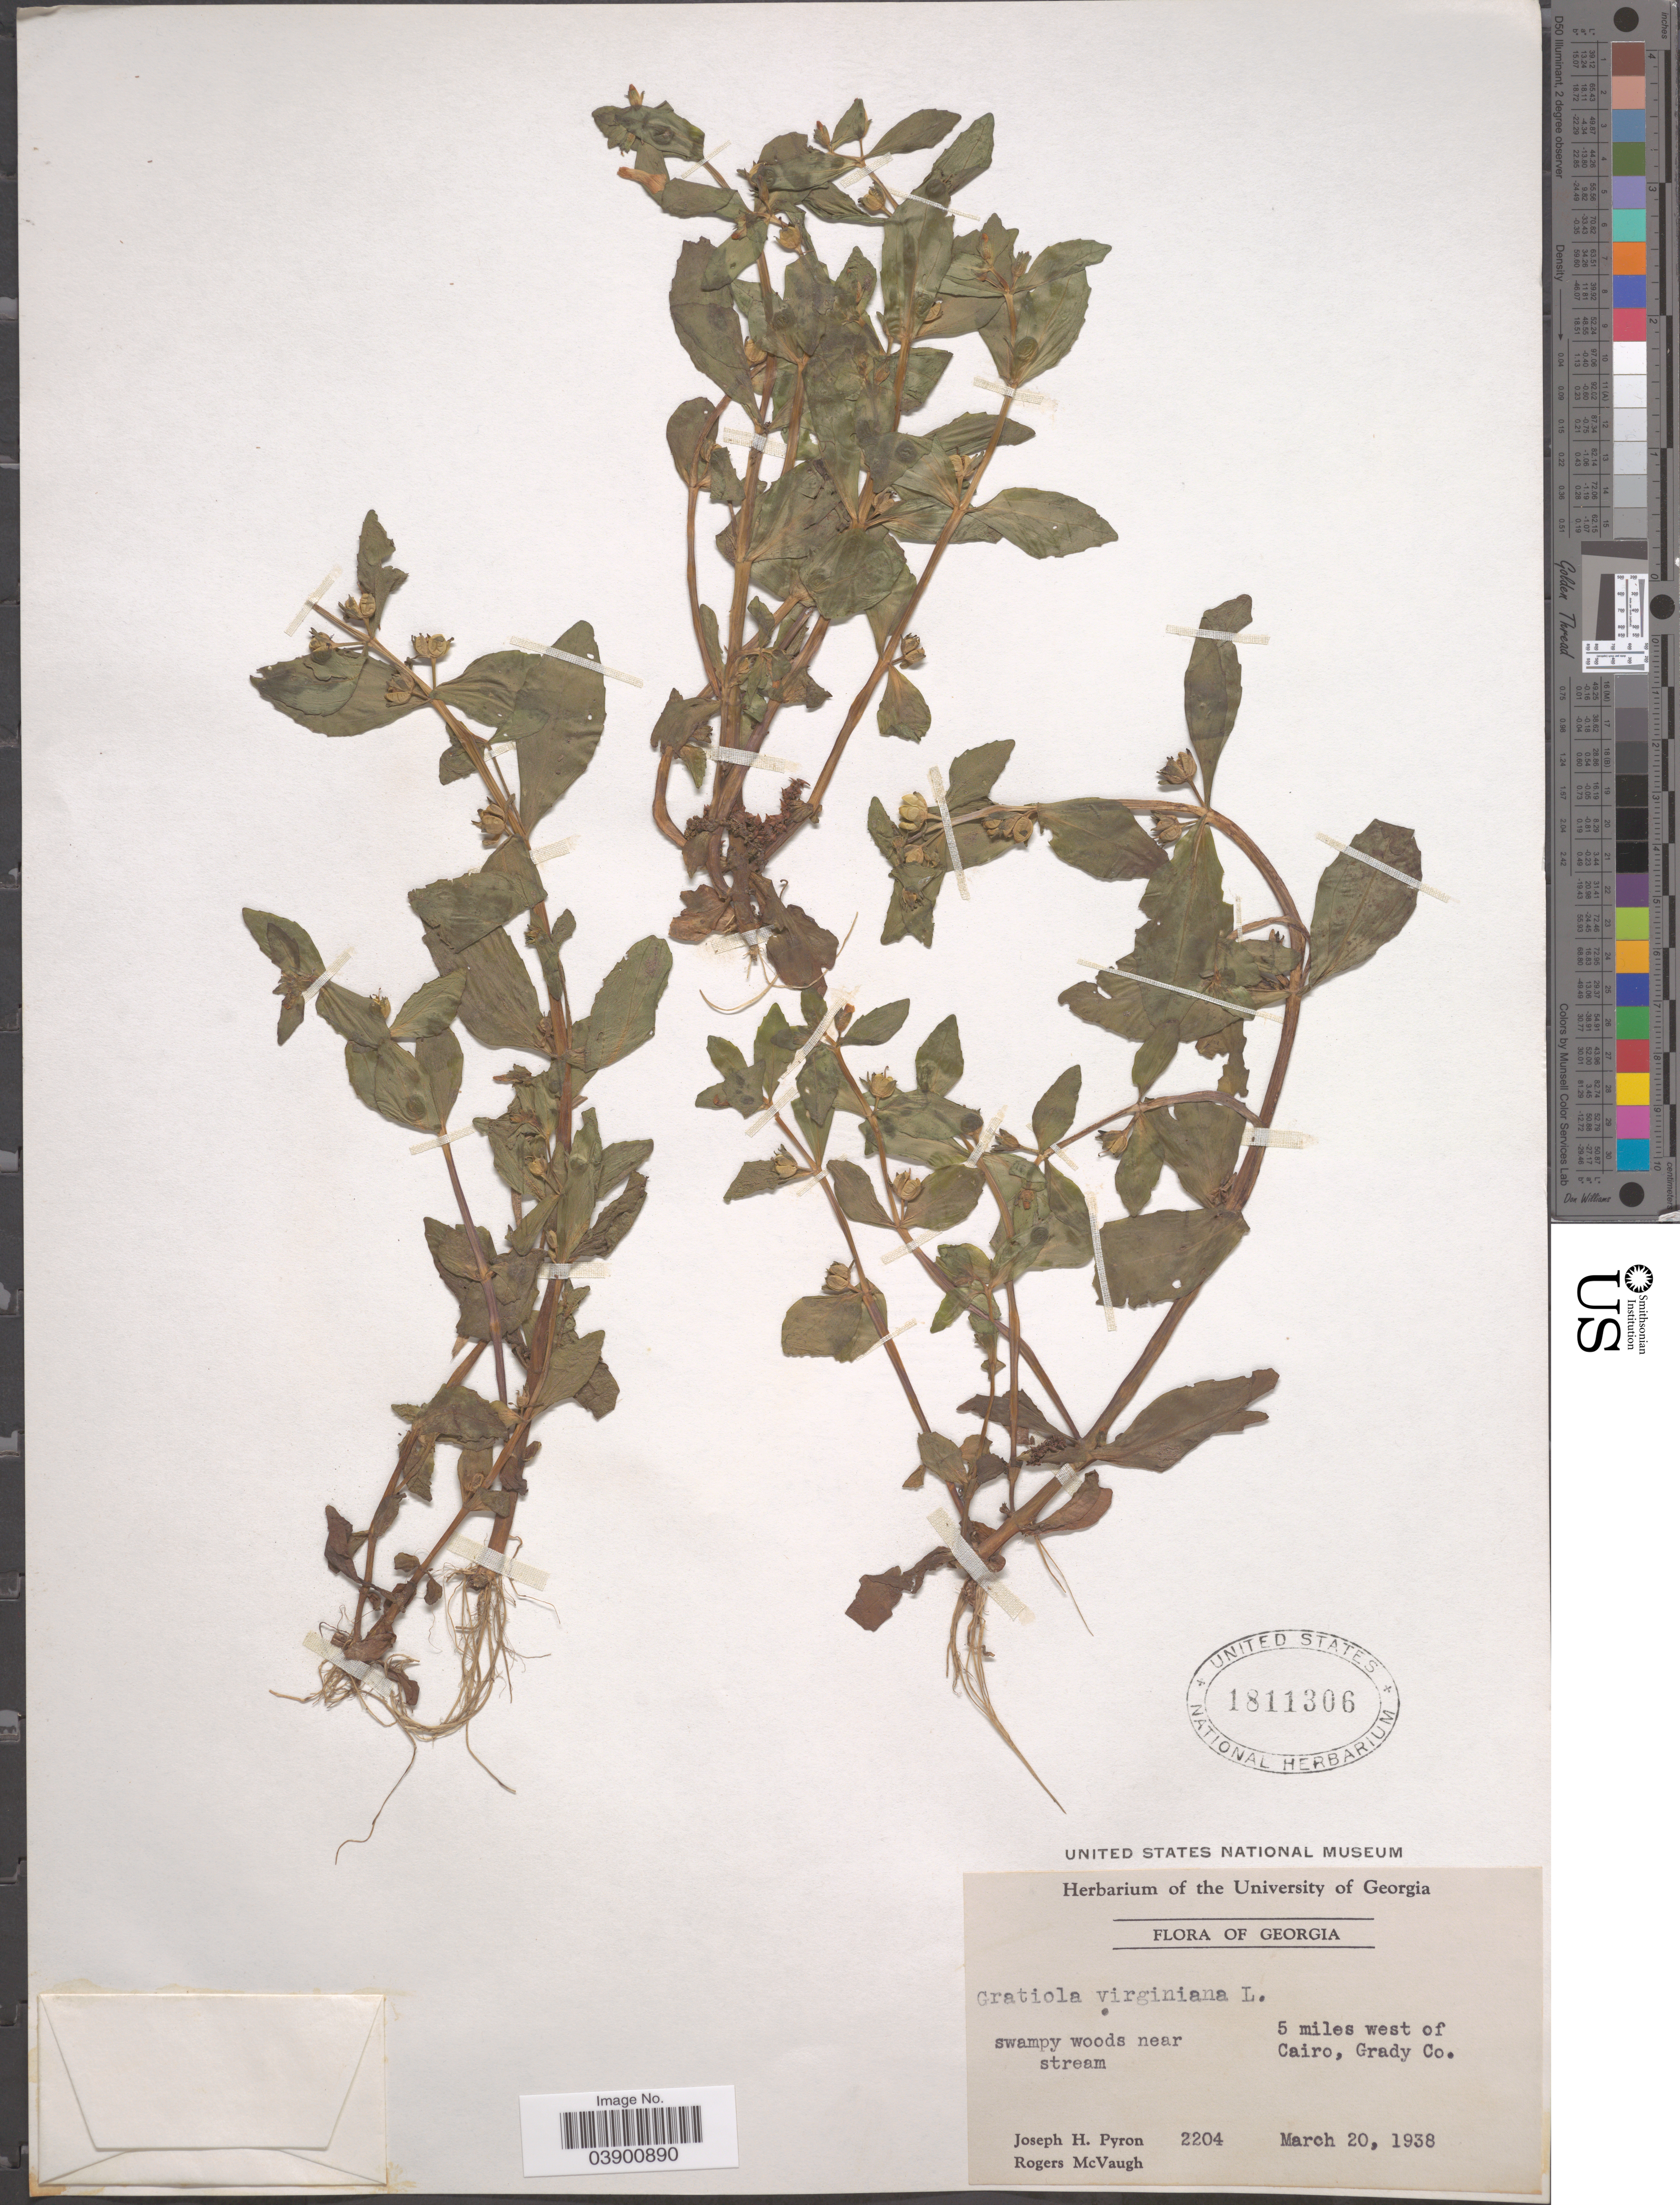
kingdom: Plantae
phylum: Tracheophyta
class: Magnoliopsida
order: Lamiales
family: Plantaginaceae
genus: Gratiola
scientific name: Gratiola virginiana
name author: L.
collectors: J. H. Pyron & R. McVaugh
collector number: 2204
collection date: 1938-03-20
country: United States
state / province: Georgia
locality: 5 miles west of Cairo, Grady Co.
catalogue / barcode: US 1811306